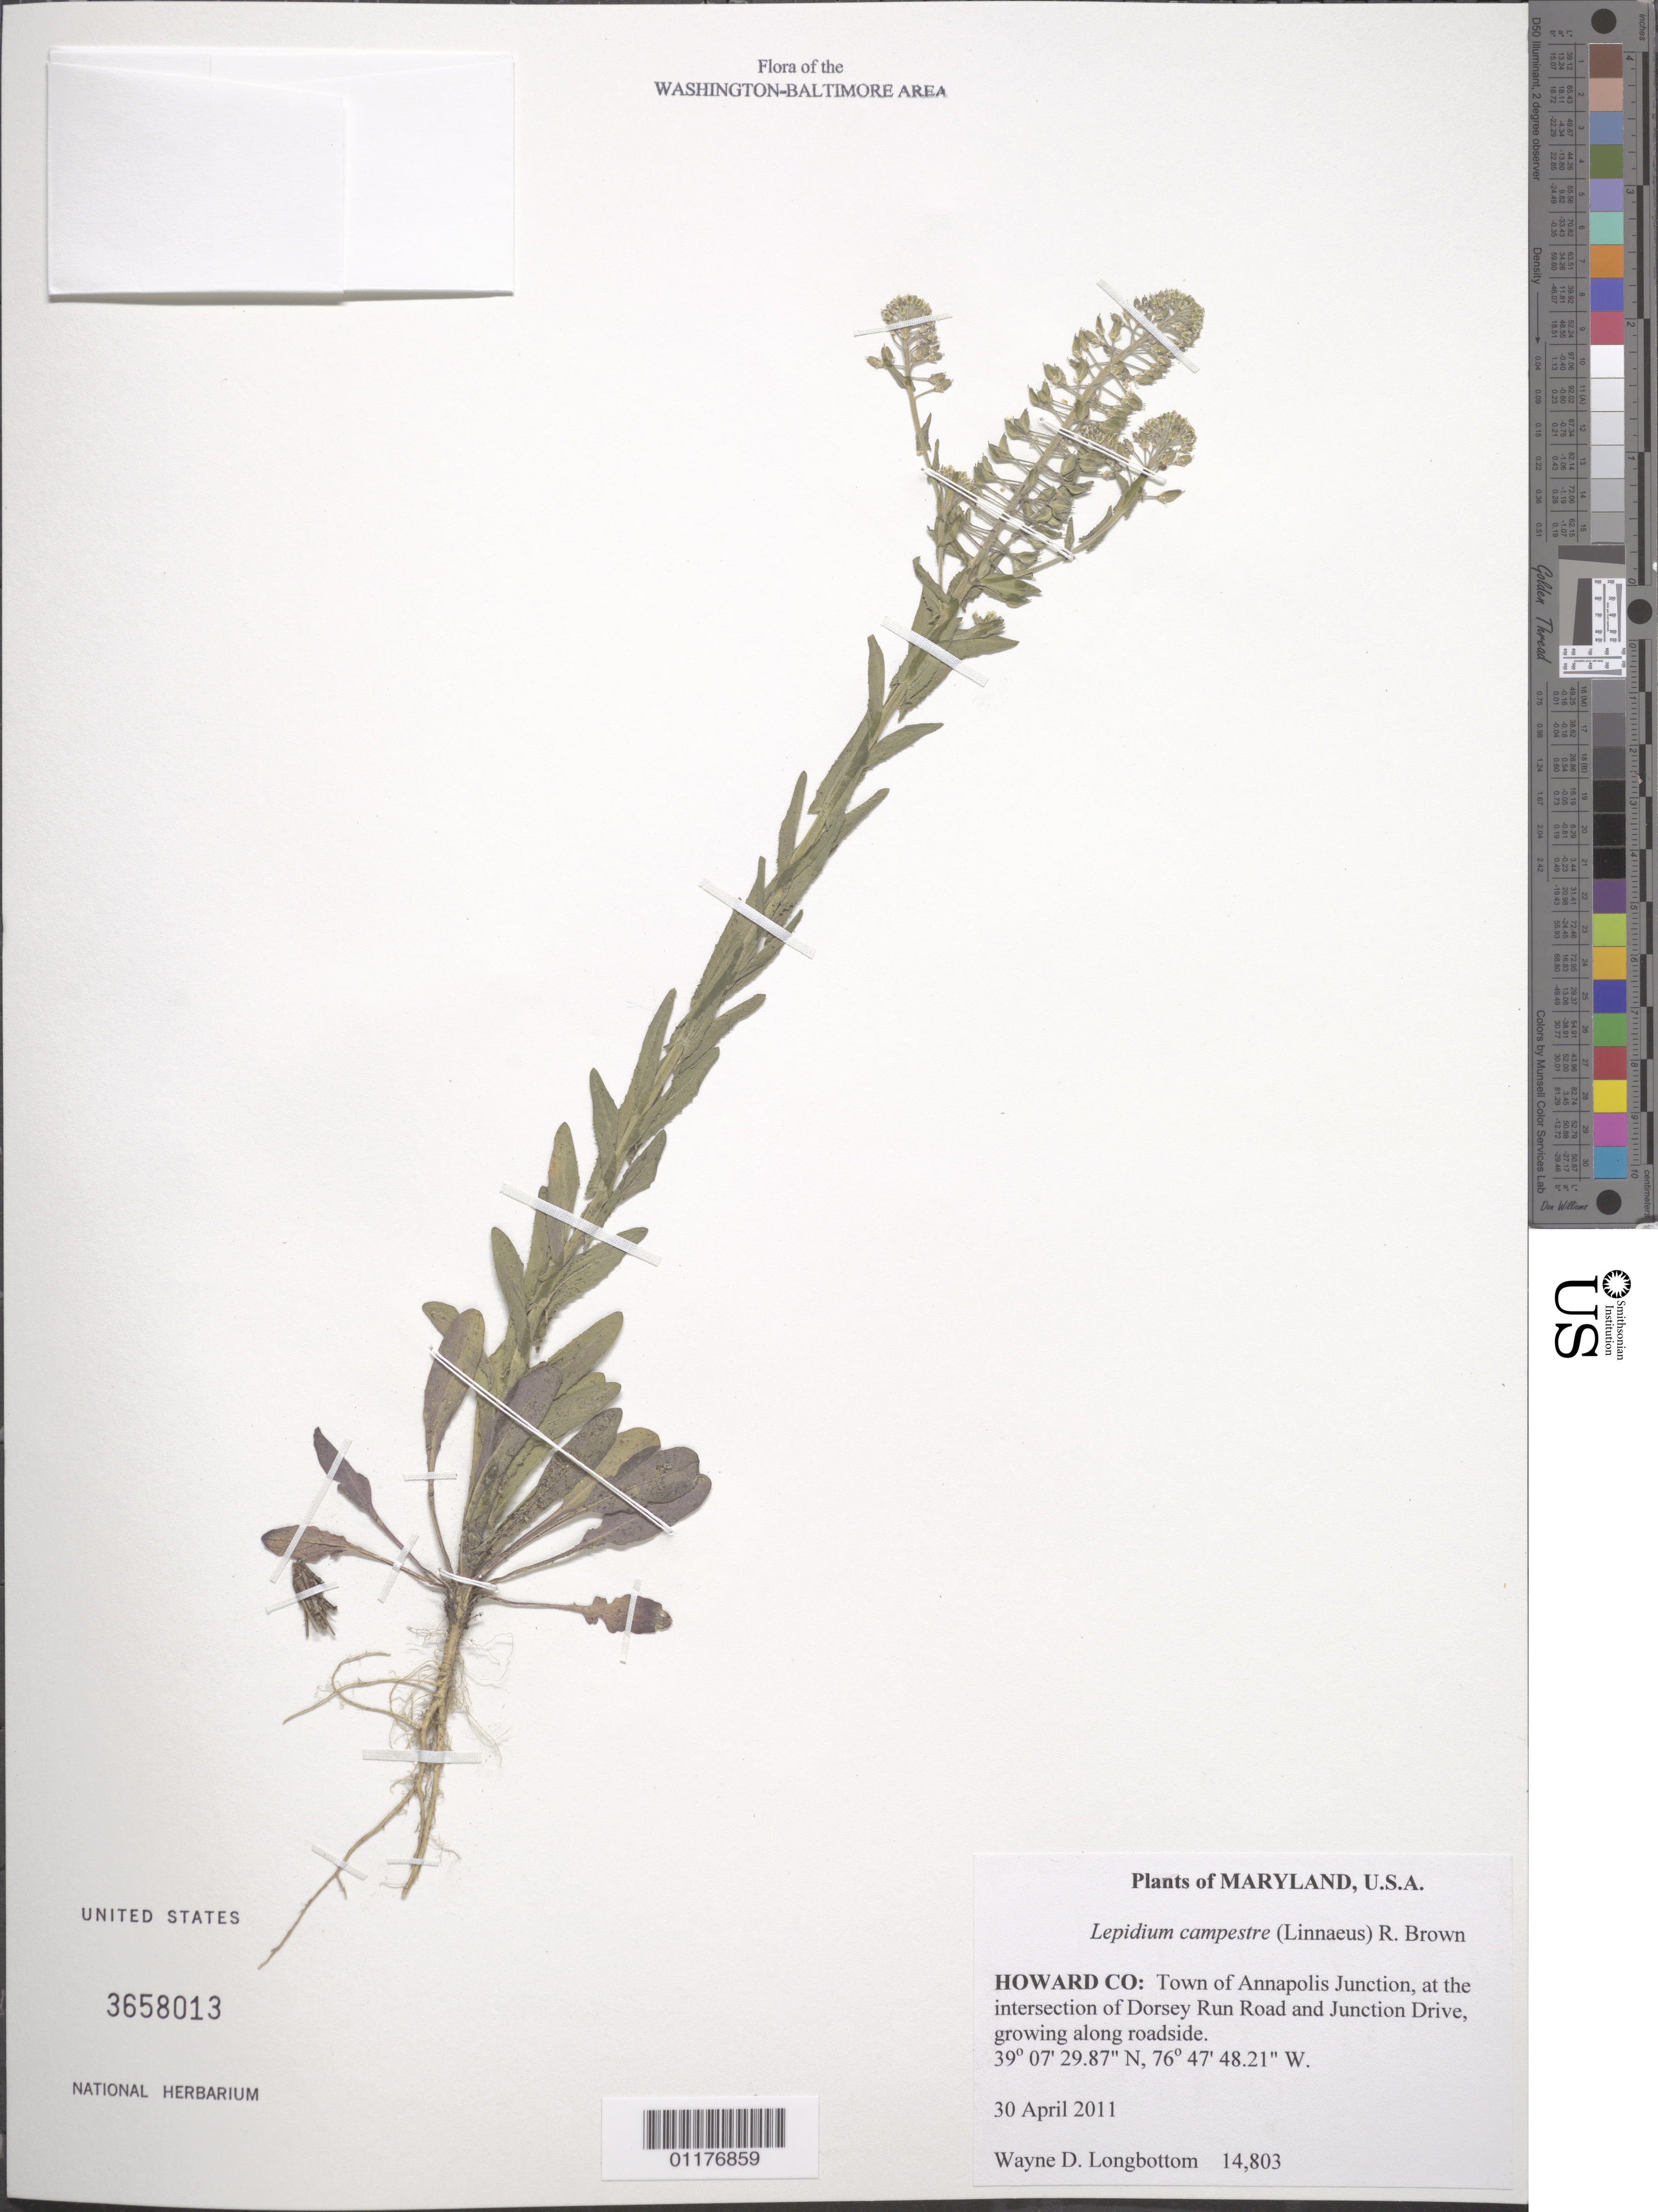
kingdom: Plantae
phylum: Tracheophyta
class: Magnoliopsida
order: Brassicales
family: Brassicaceae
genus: Lepidium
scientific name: Lepidium campestre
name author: (L.) W.T. Aiton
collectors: W. D. Longbottom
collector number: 14803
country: United States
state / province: Maryland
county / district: Howard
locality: Annapolis Junction, at the intersection of Dorsey Run Road and Junction Drive,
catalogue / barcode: US 3658013